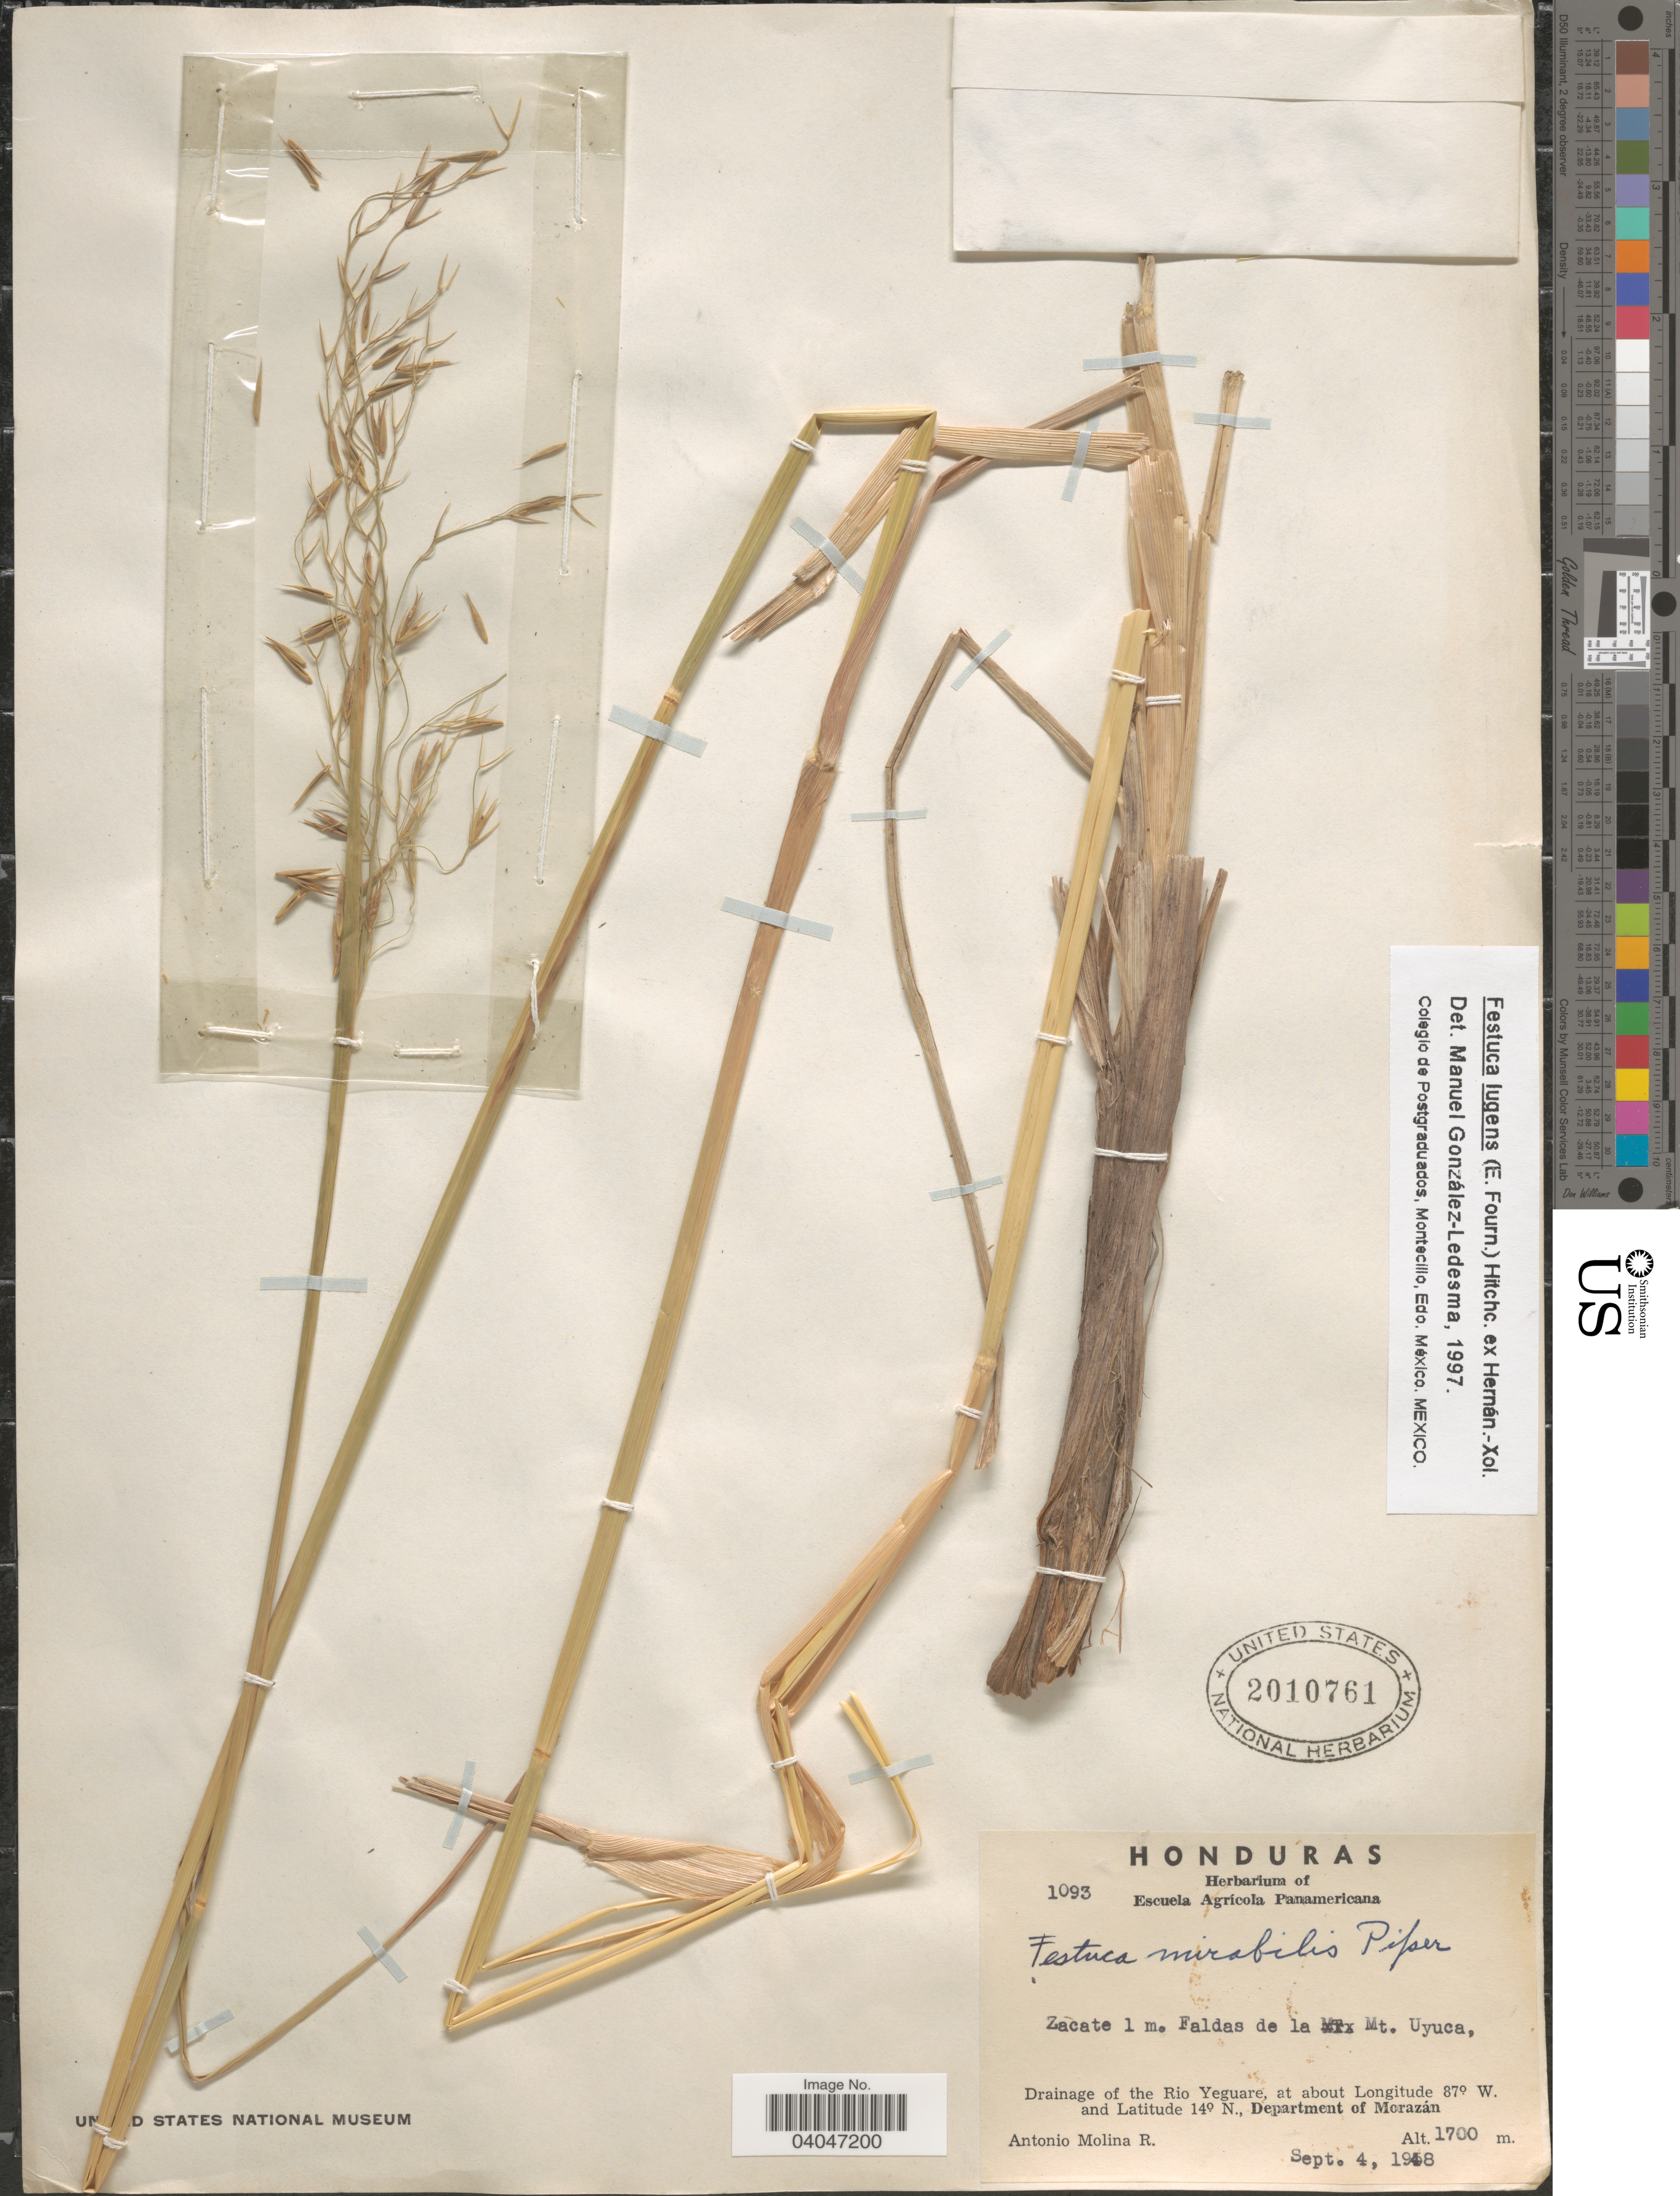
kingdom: Plantae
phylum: Tracheophyta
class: Liliopsida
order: Poales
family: Poaceae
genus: Festuca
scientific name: Festuca lugens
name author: (E. Fourn.) Hitchc. ex Hern.-Xol.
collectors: A. Molina R.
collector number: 1093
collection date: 1948-09-04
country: Honduras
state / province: Fco. Morazán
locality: Zacate 1 m. Faldas de la Mt. Uyuca, Drainage of the Rio Yeguare, Department of Morazán.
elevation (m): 1700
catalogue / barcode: US 2010761